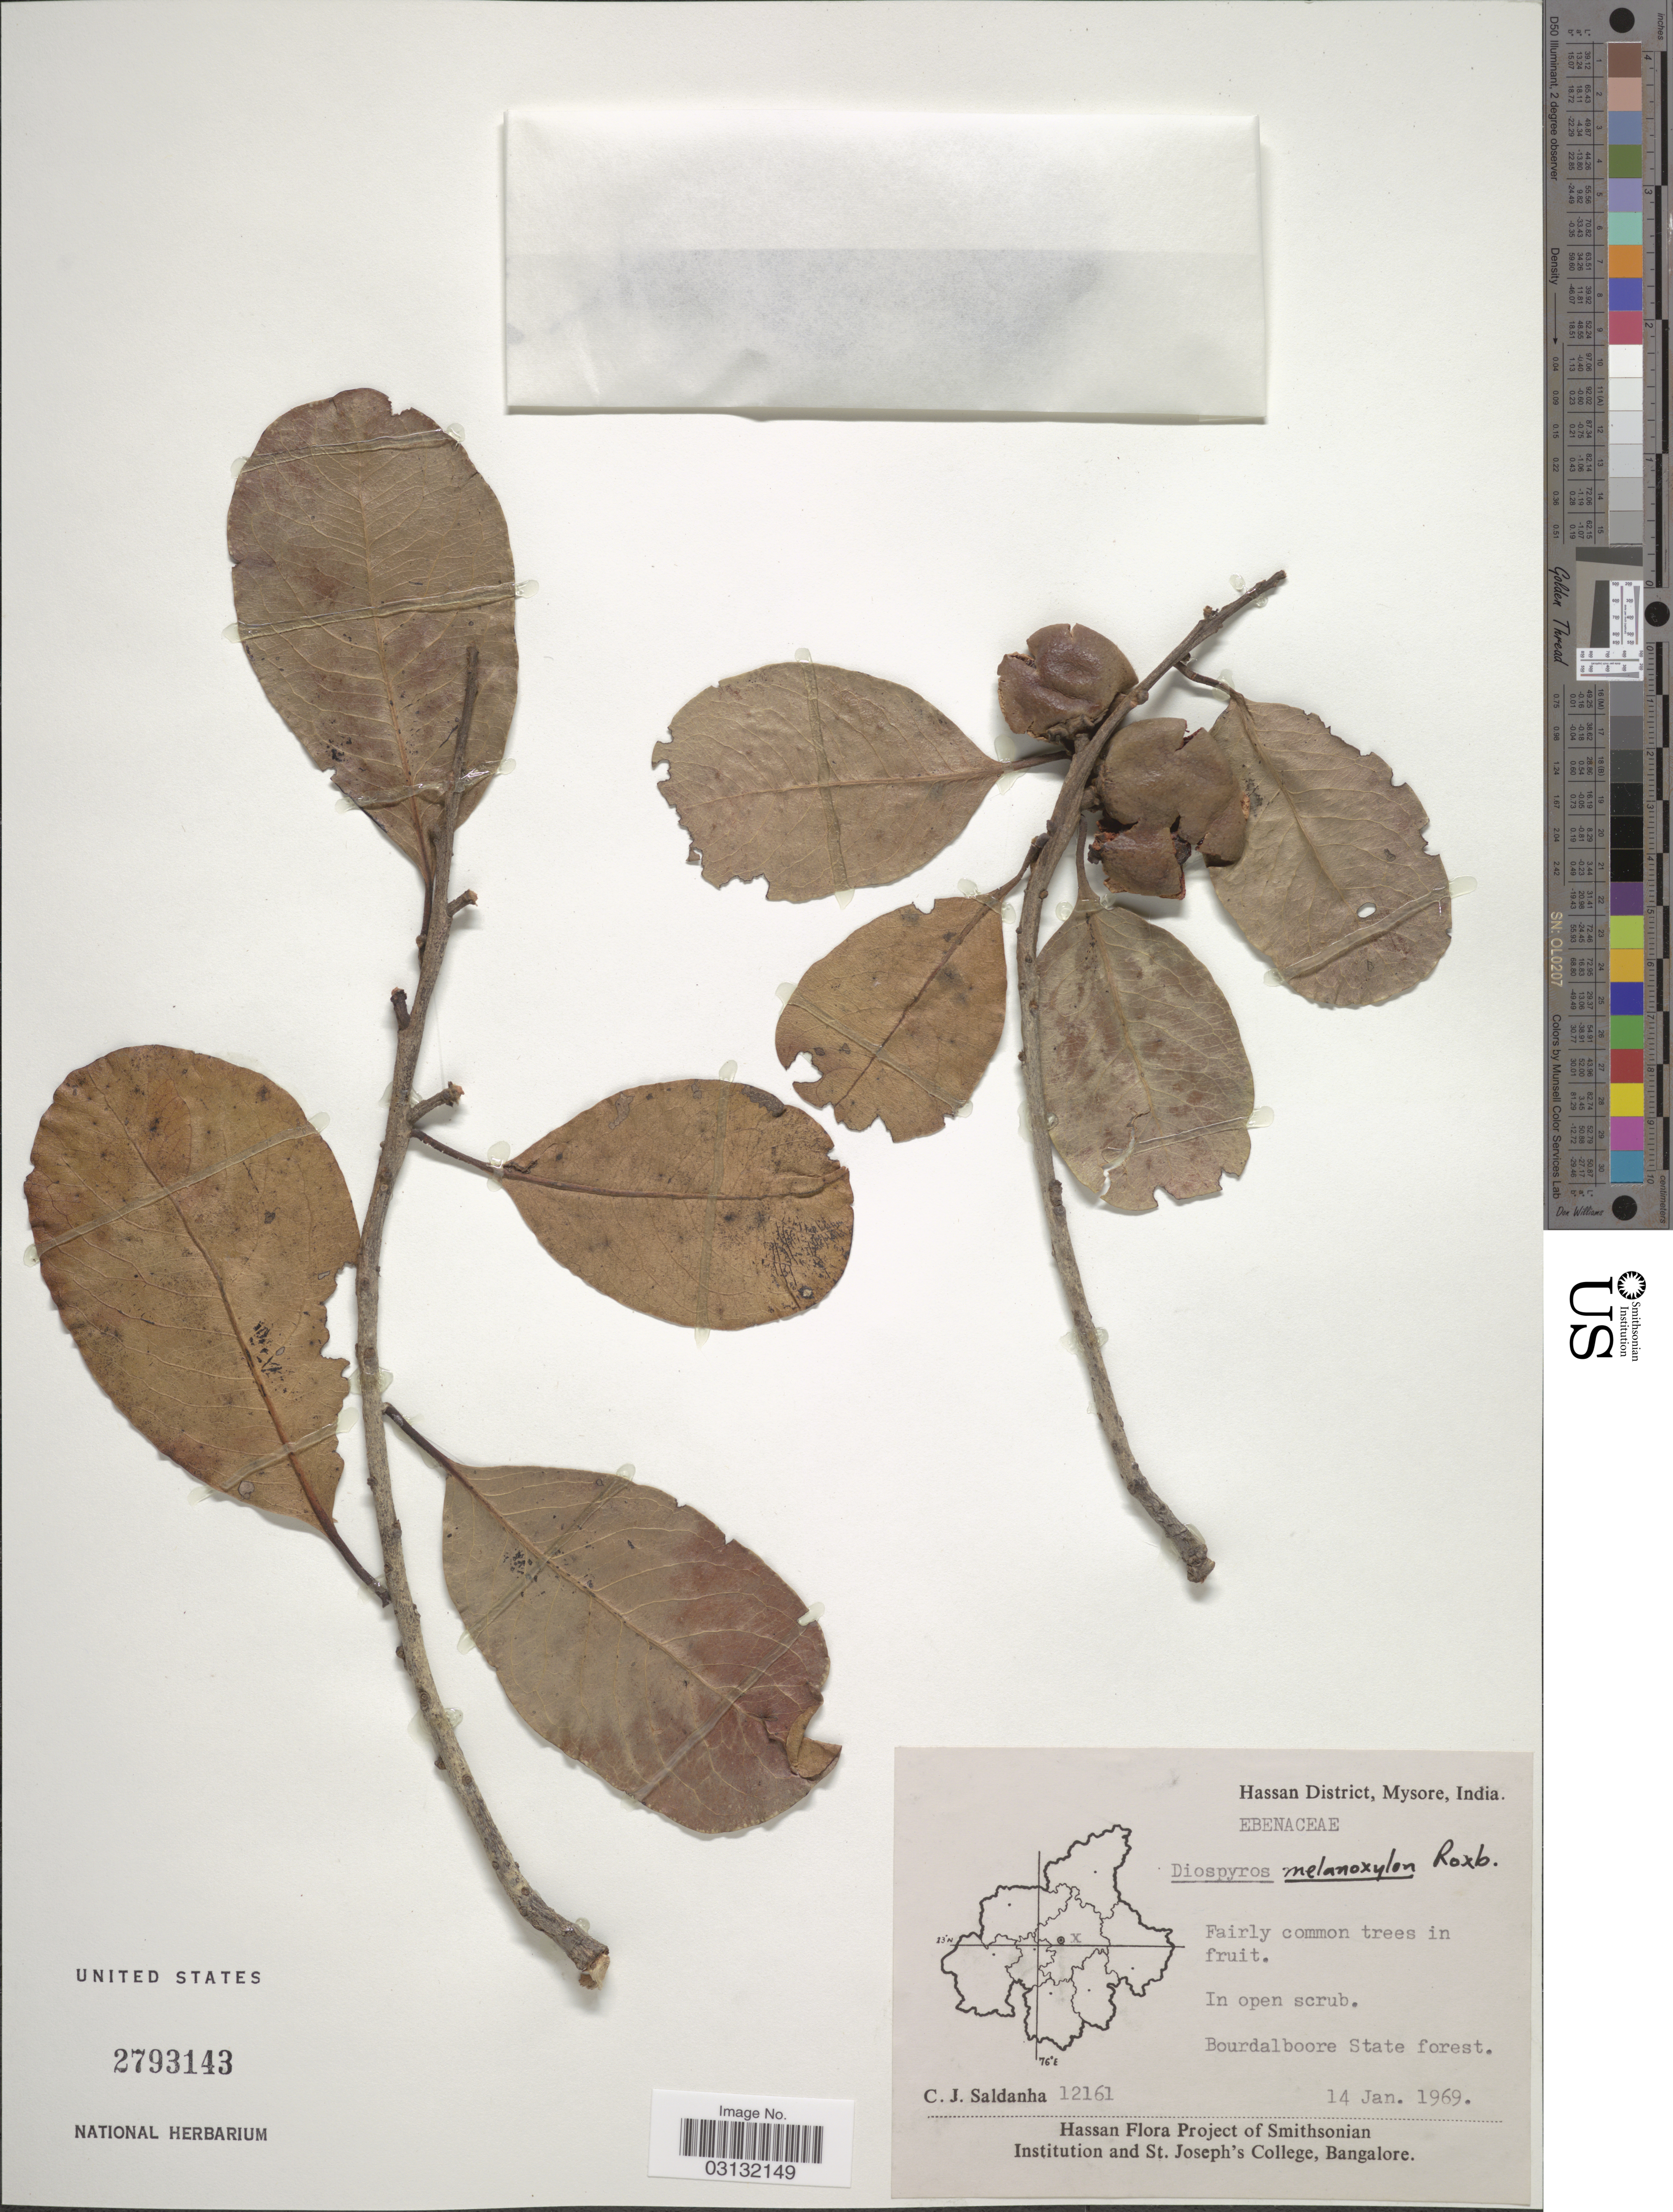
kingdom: Plantae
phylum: Tracheophyta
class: Magnoliopsida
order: Ericales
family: Ebenaceae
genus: Diospyros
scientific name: Diospyros melanoxylon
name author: Roxb.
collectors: C. J. Saldanha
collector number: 12161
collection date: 1969-01-14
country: India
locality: Hassan District, Mysore, India, Bourdalboore State Forest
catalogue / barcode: US 2793143